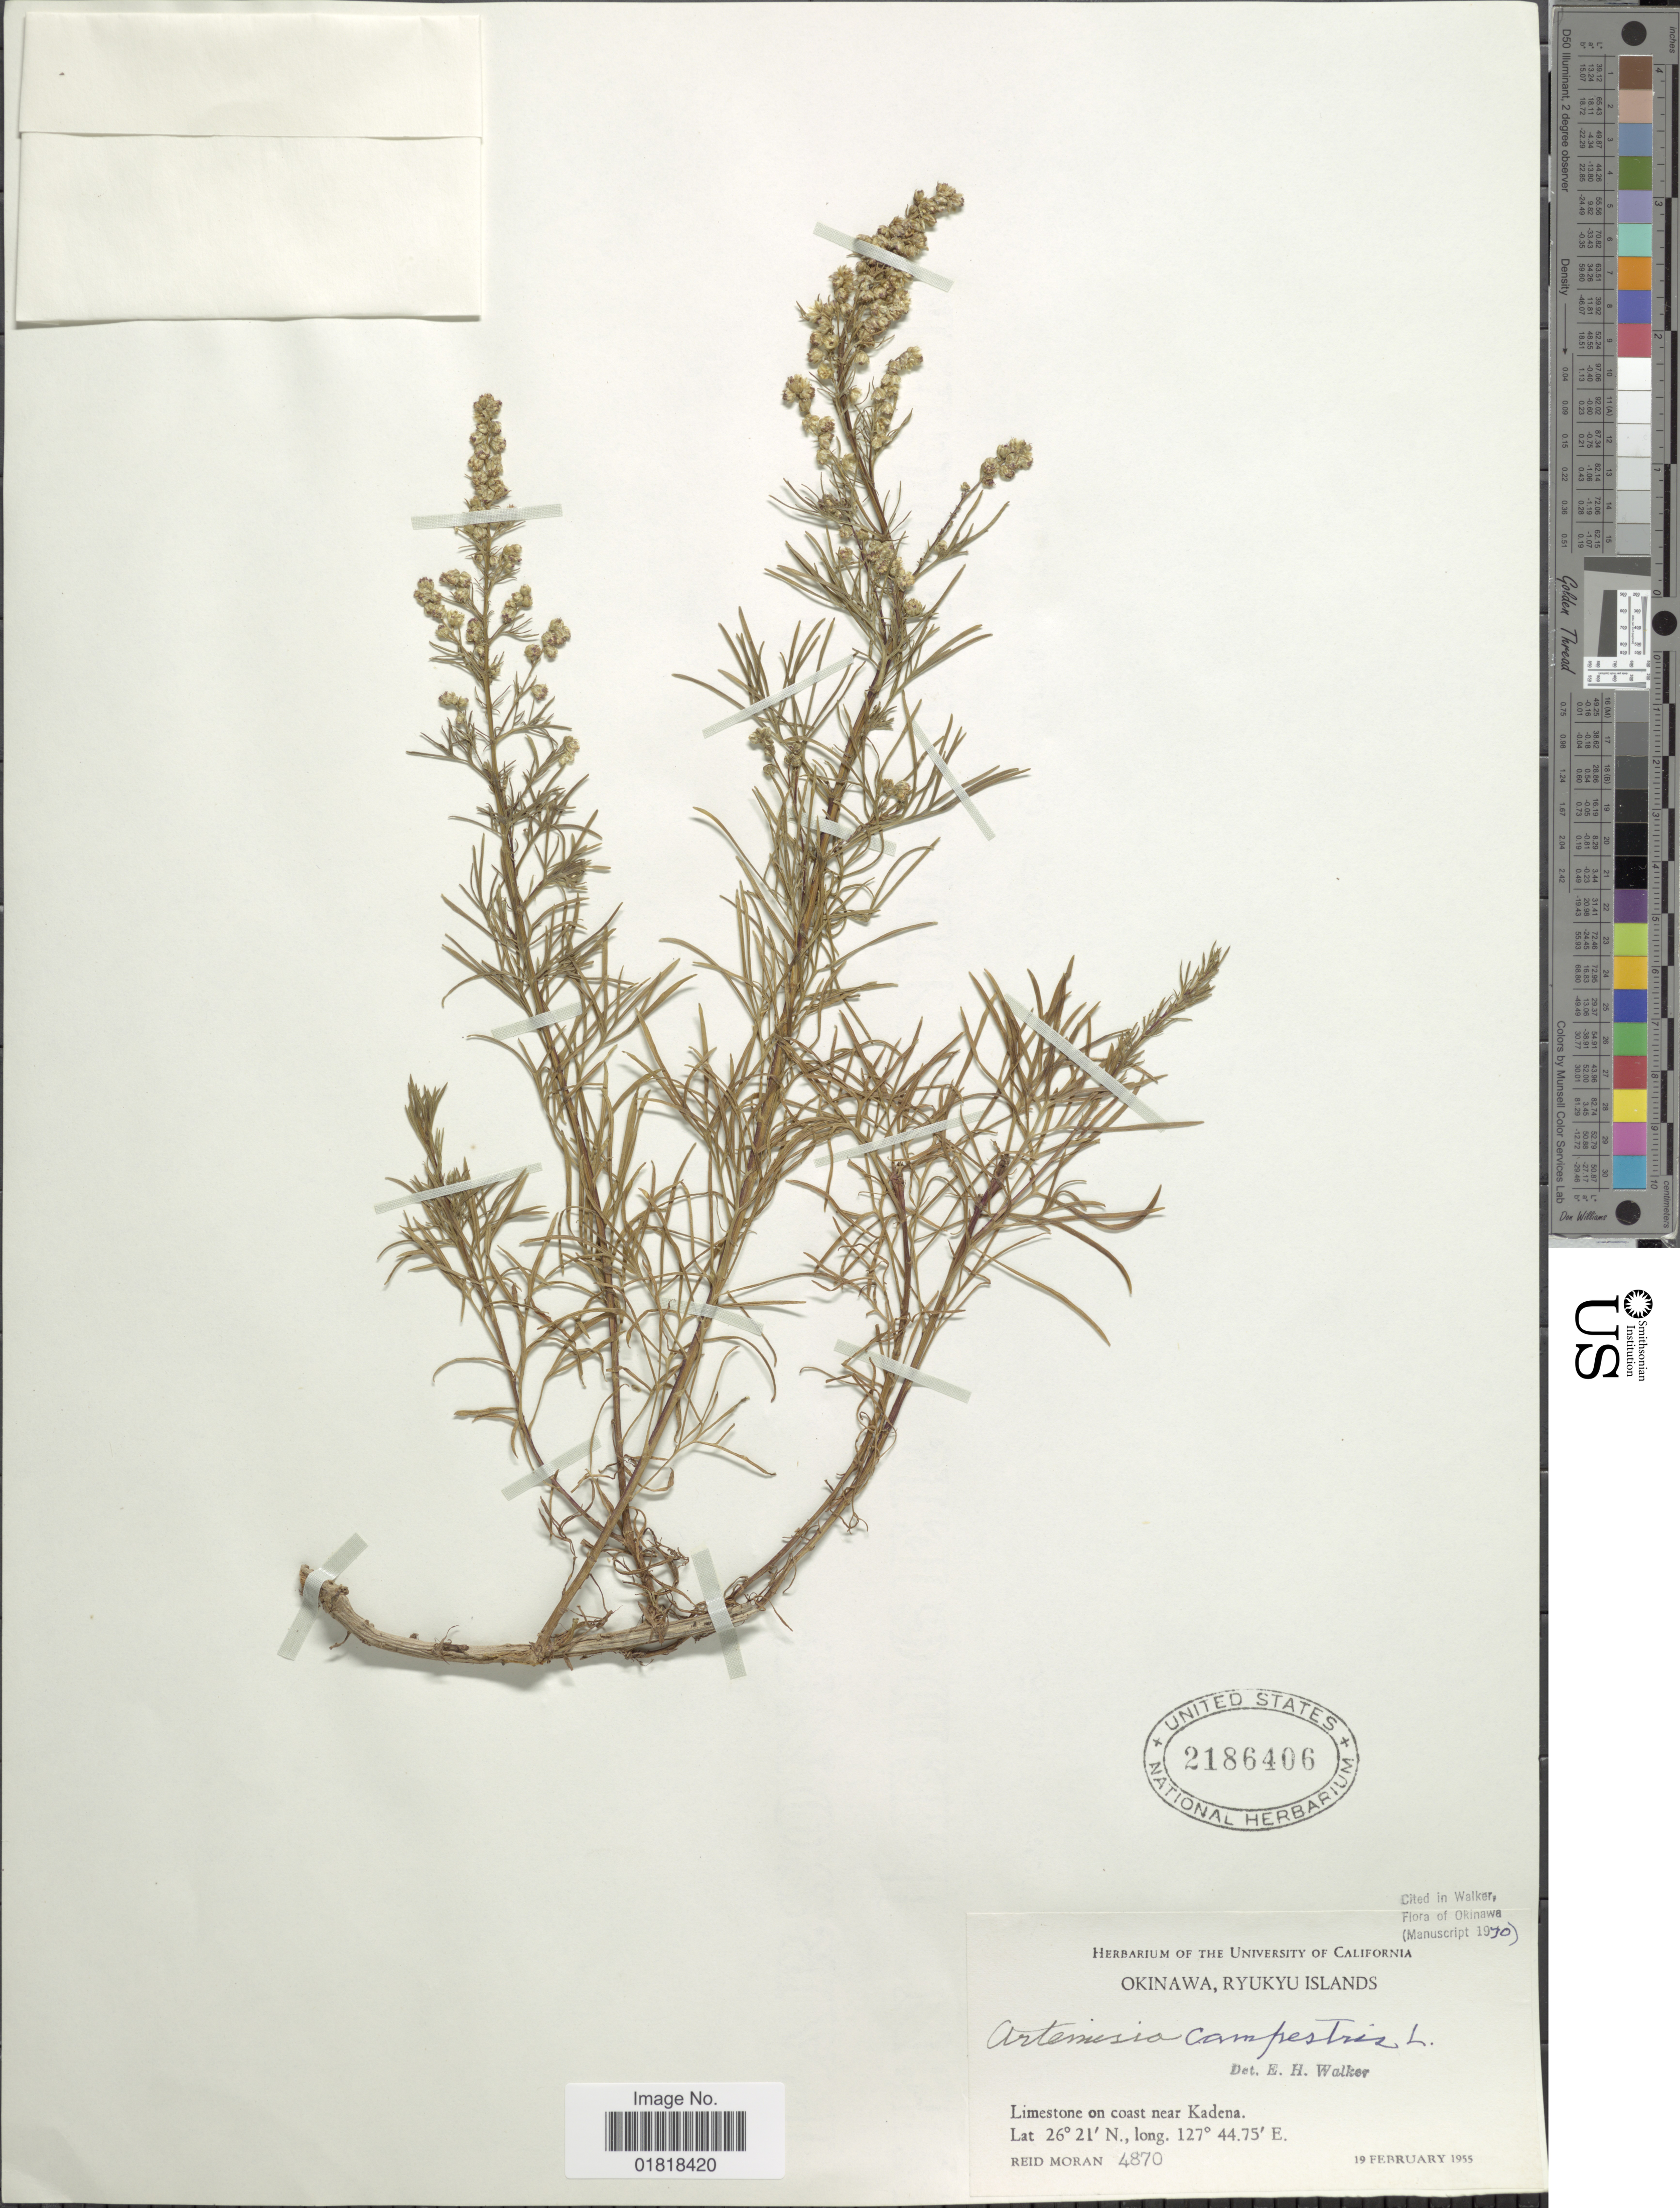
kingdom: Plantae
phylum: Tracheophyta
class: Magnoliopsida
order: Asterales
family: Asteraceae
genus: Artemisia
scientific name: Artemisia campestris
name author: L.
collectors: R. V. Moran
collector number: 4870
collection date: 1955-02-19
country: Japan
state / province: Okinawa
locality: Ryujyu Islands, Limestone on coast near Kadena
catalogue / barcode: US 2186406